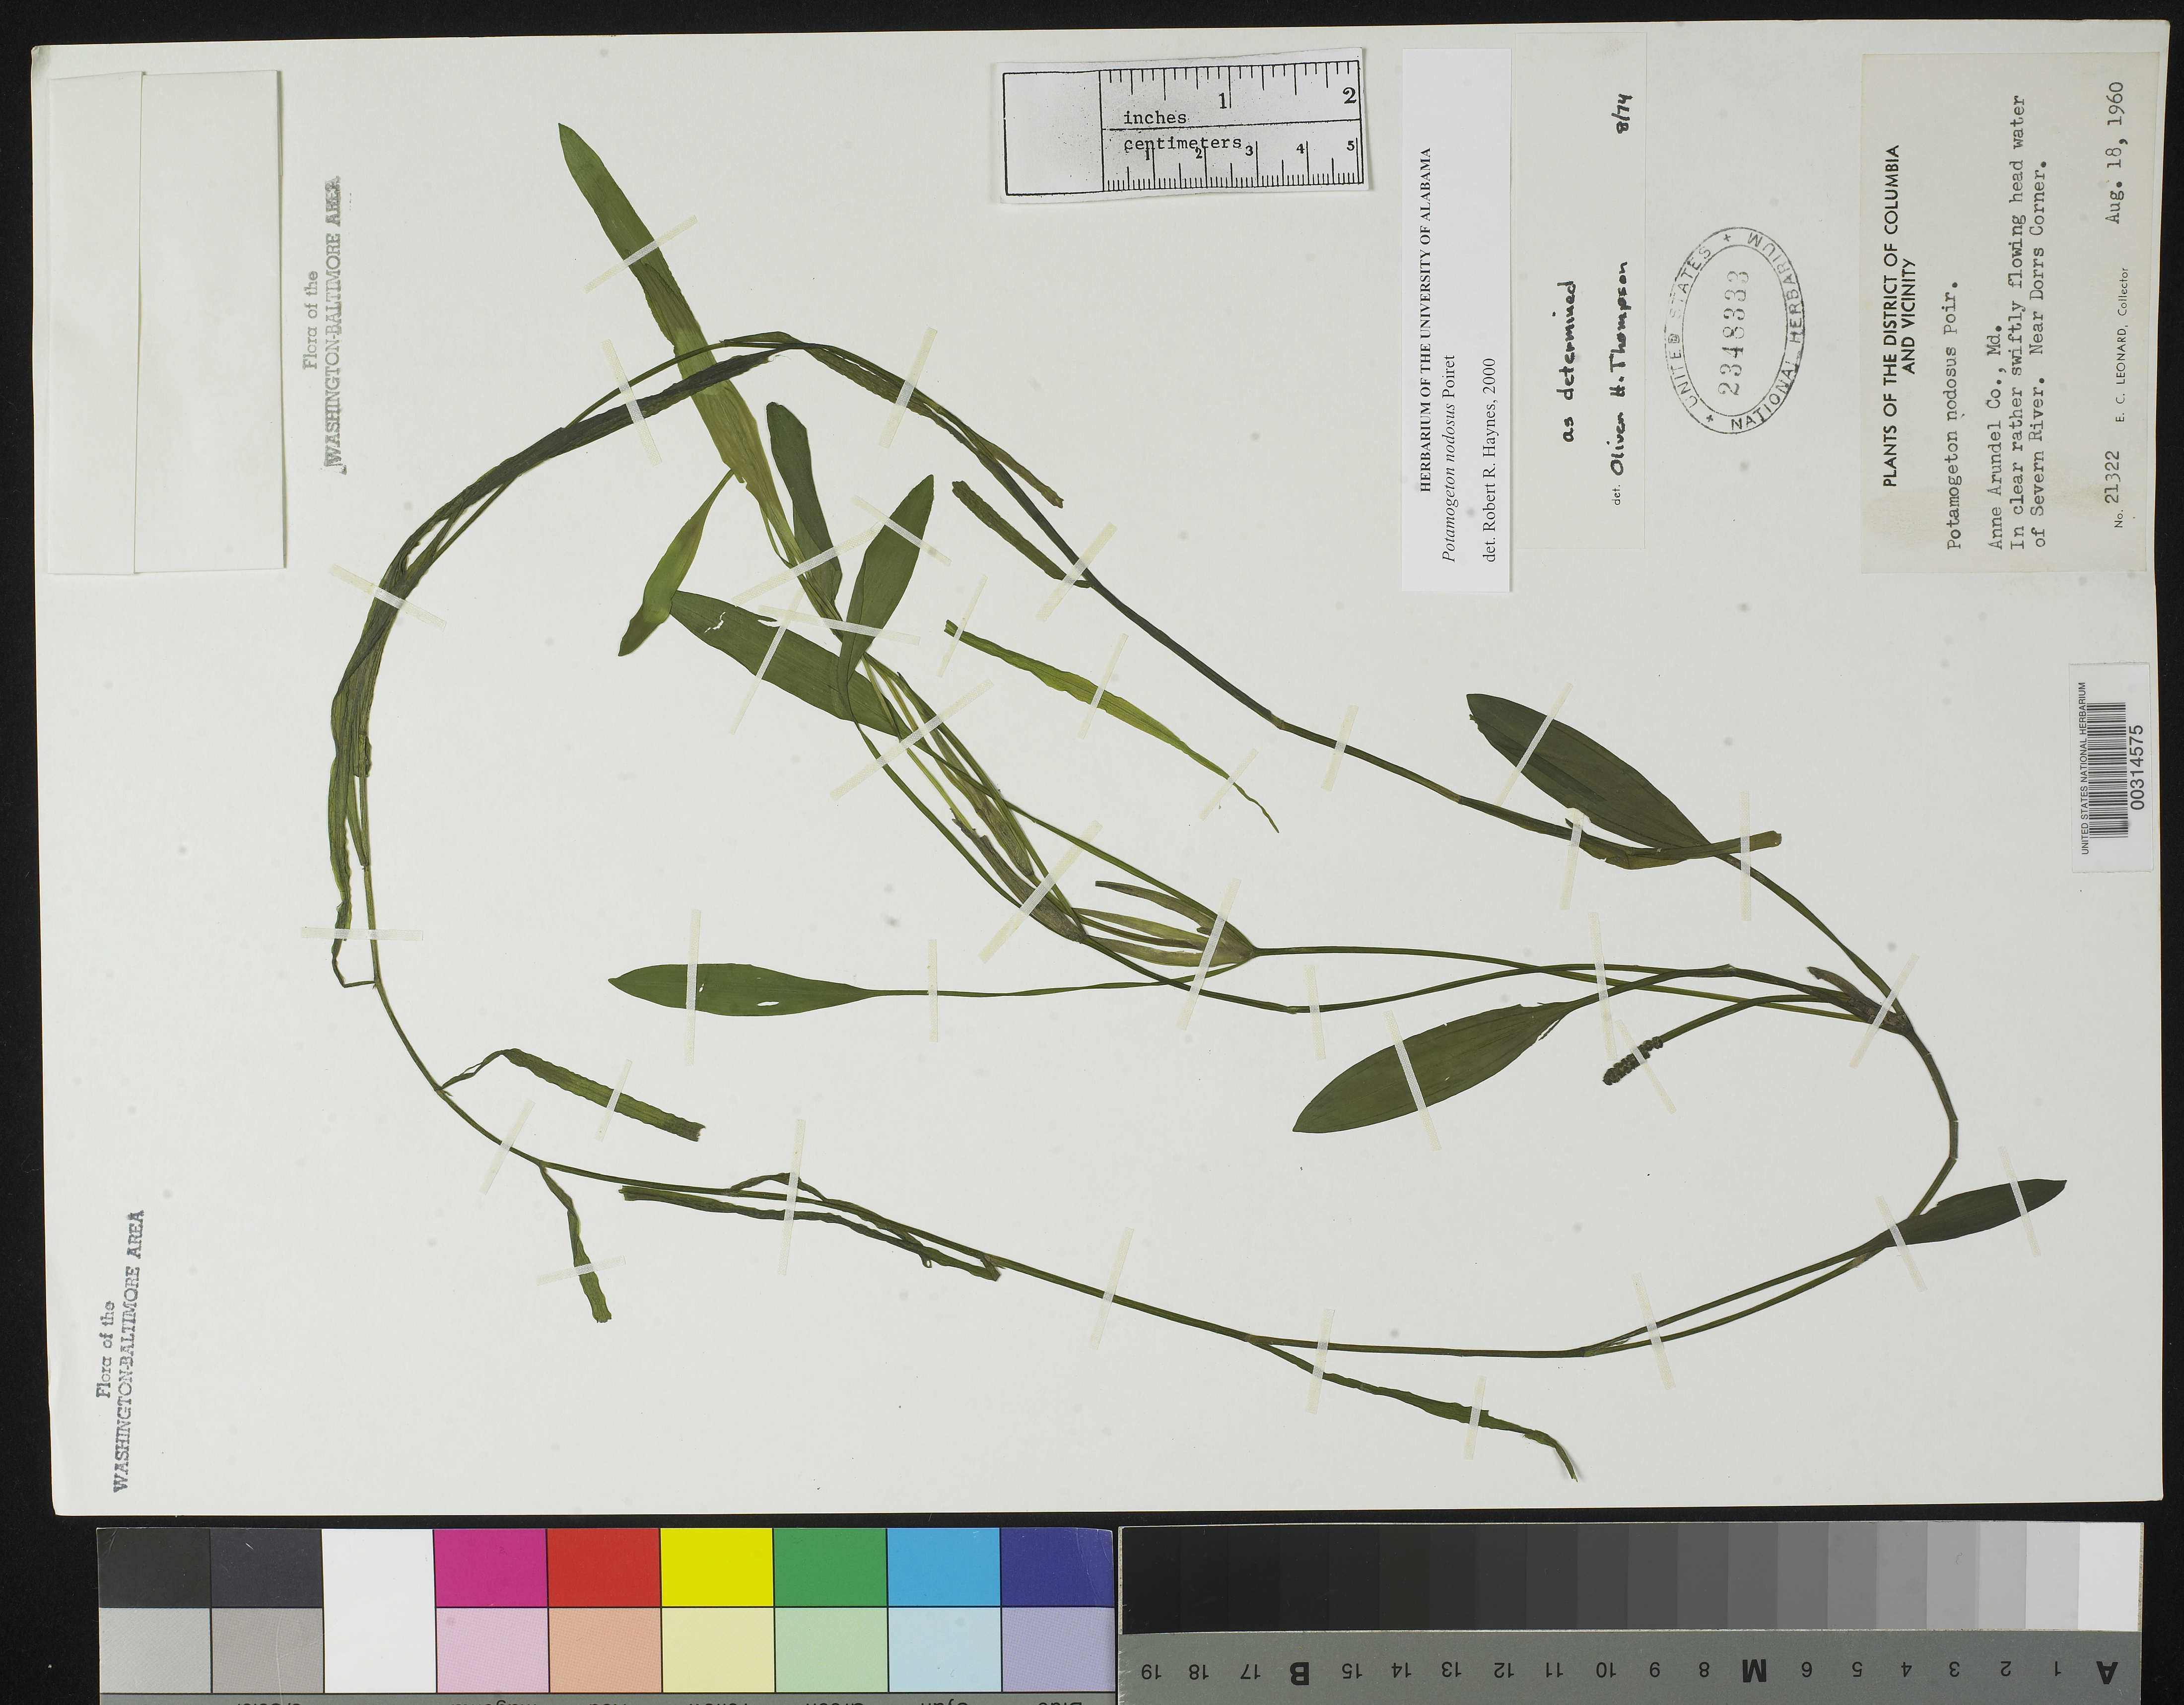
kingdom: Plantae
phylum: Tracheophyta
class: Liliopsida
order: Alismatales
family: Potamogetonaceae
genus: Potamogeton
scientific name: Potamogeton nodosus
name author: Poir.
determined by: Haynes, R. R.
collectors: E. C. Leonard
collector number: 21322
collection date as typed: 18 Aug 1960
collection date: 1960-08-18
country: United States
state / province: Maryland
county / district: Anne Arundel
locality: Severn River near Dorrs Corner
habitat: In clear rather swiftly floweing headwater of Severn River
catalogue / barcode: US 2348333